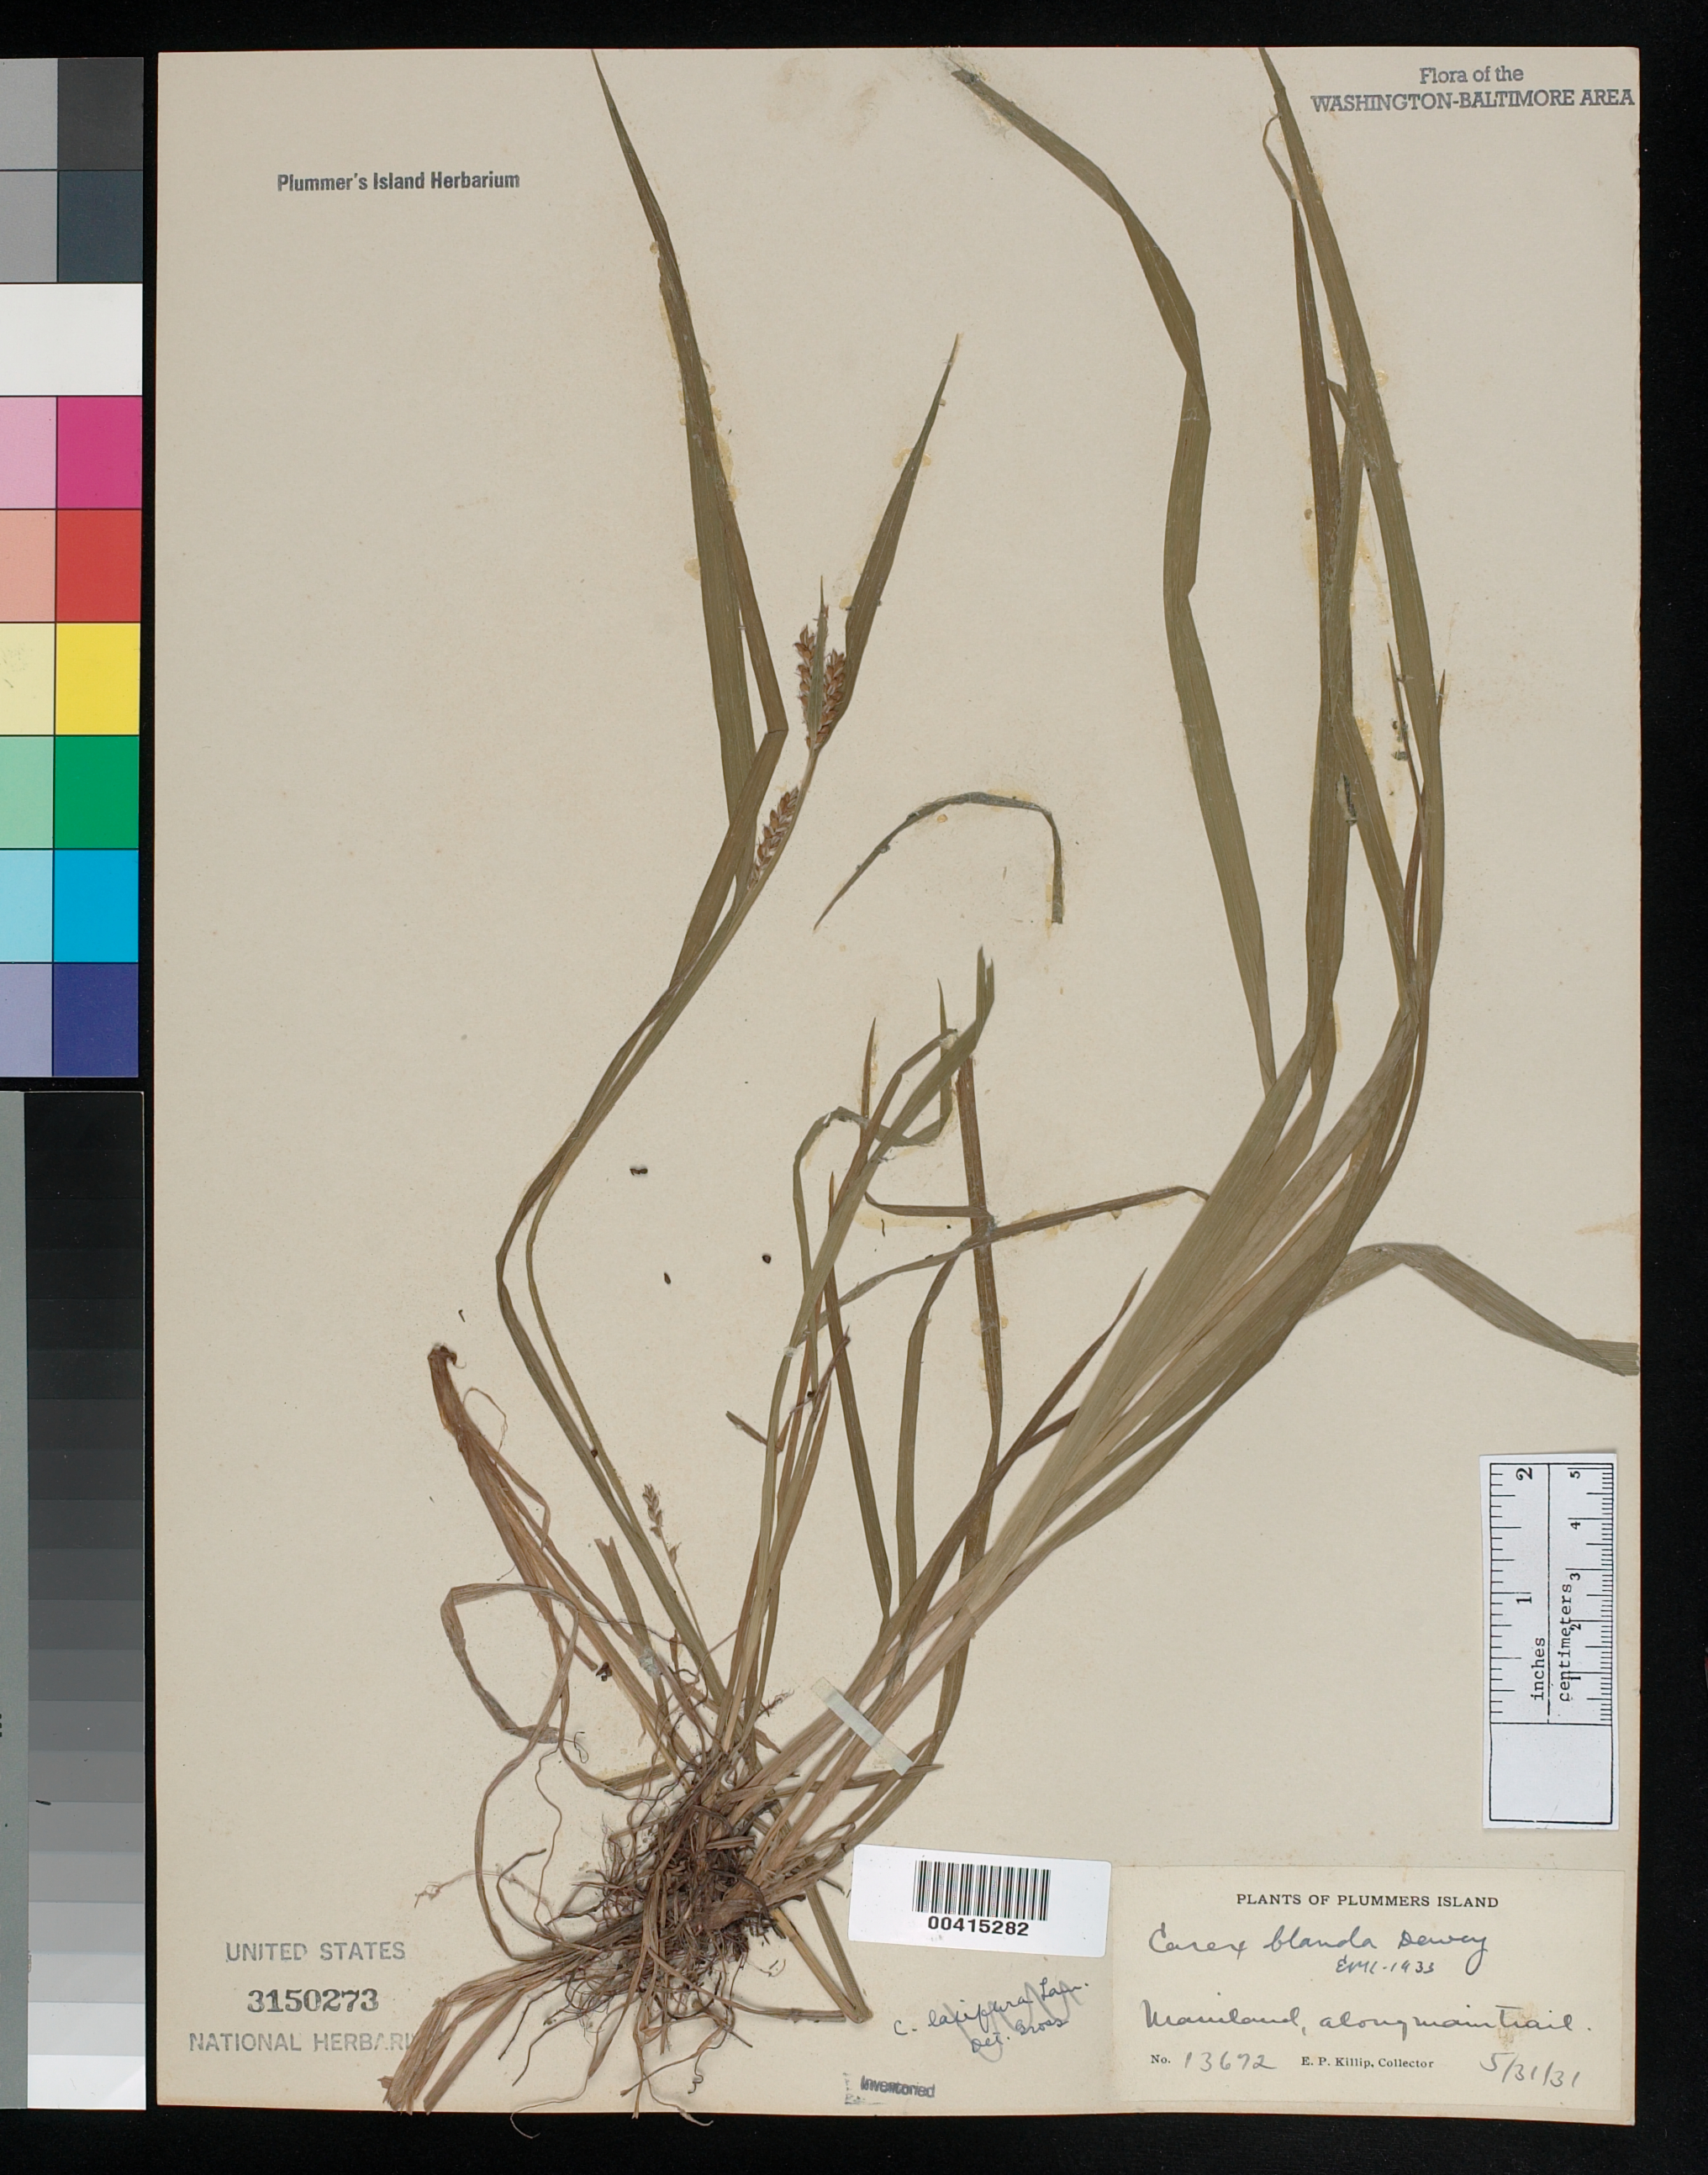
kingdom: Plantae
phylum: Tracheophyta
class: Liliopsida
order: Poales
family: Cyperaceae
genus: Carex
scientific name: Carex blanda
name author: Dewey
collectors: E. P. Killip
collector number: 13672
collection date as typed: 31 May 1931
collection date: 1931-05-31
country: United States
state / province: Maryland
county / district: Montgomery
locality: Plummer's Island; mainland, along main trail C. & O. Canal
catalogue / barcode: US 3150273